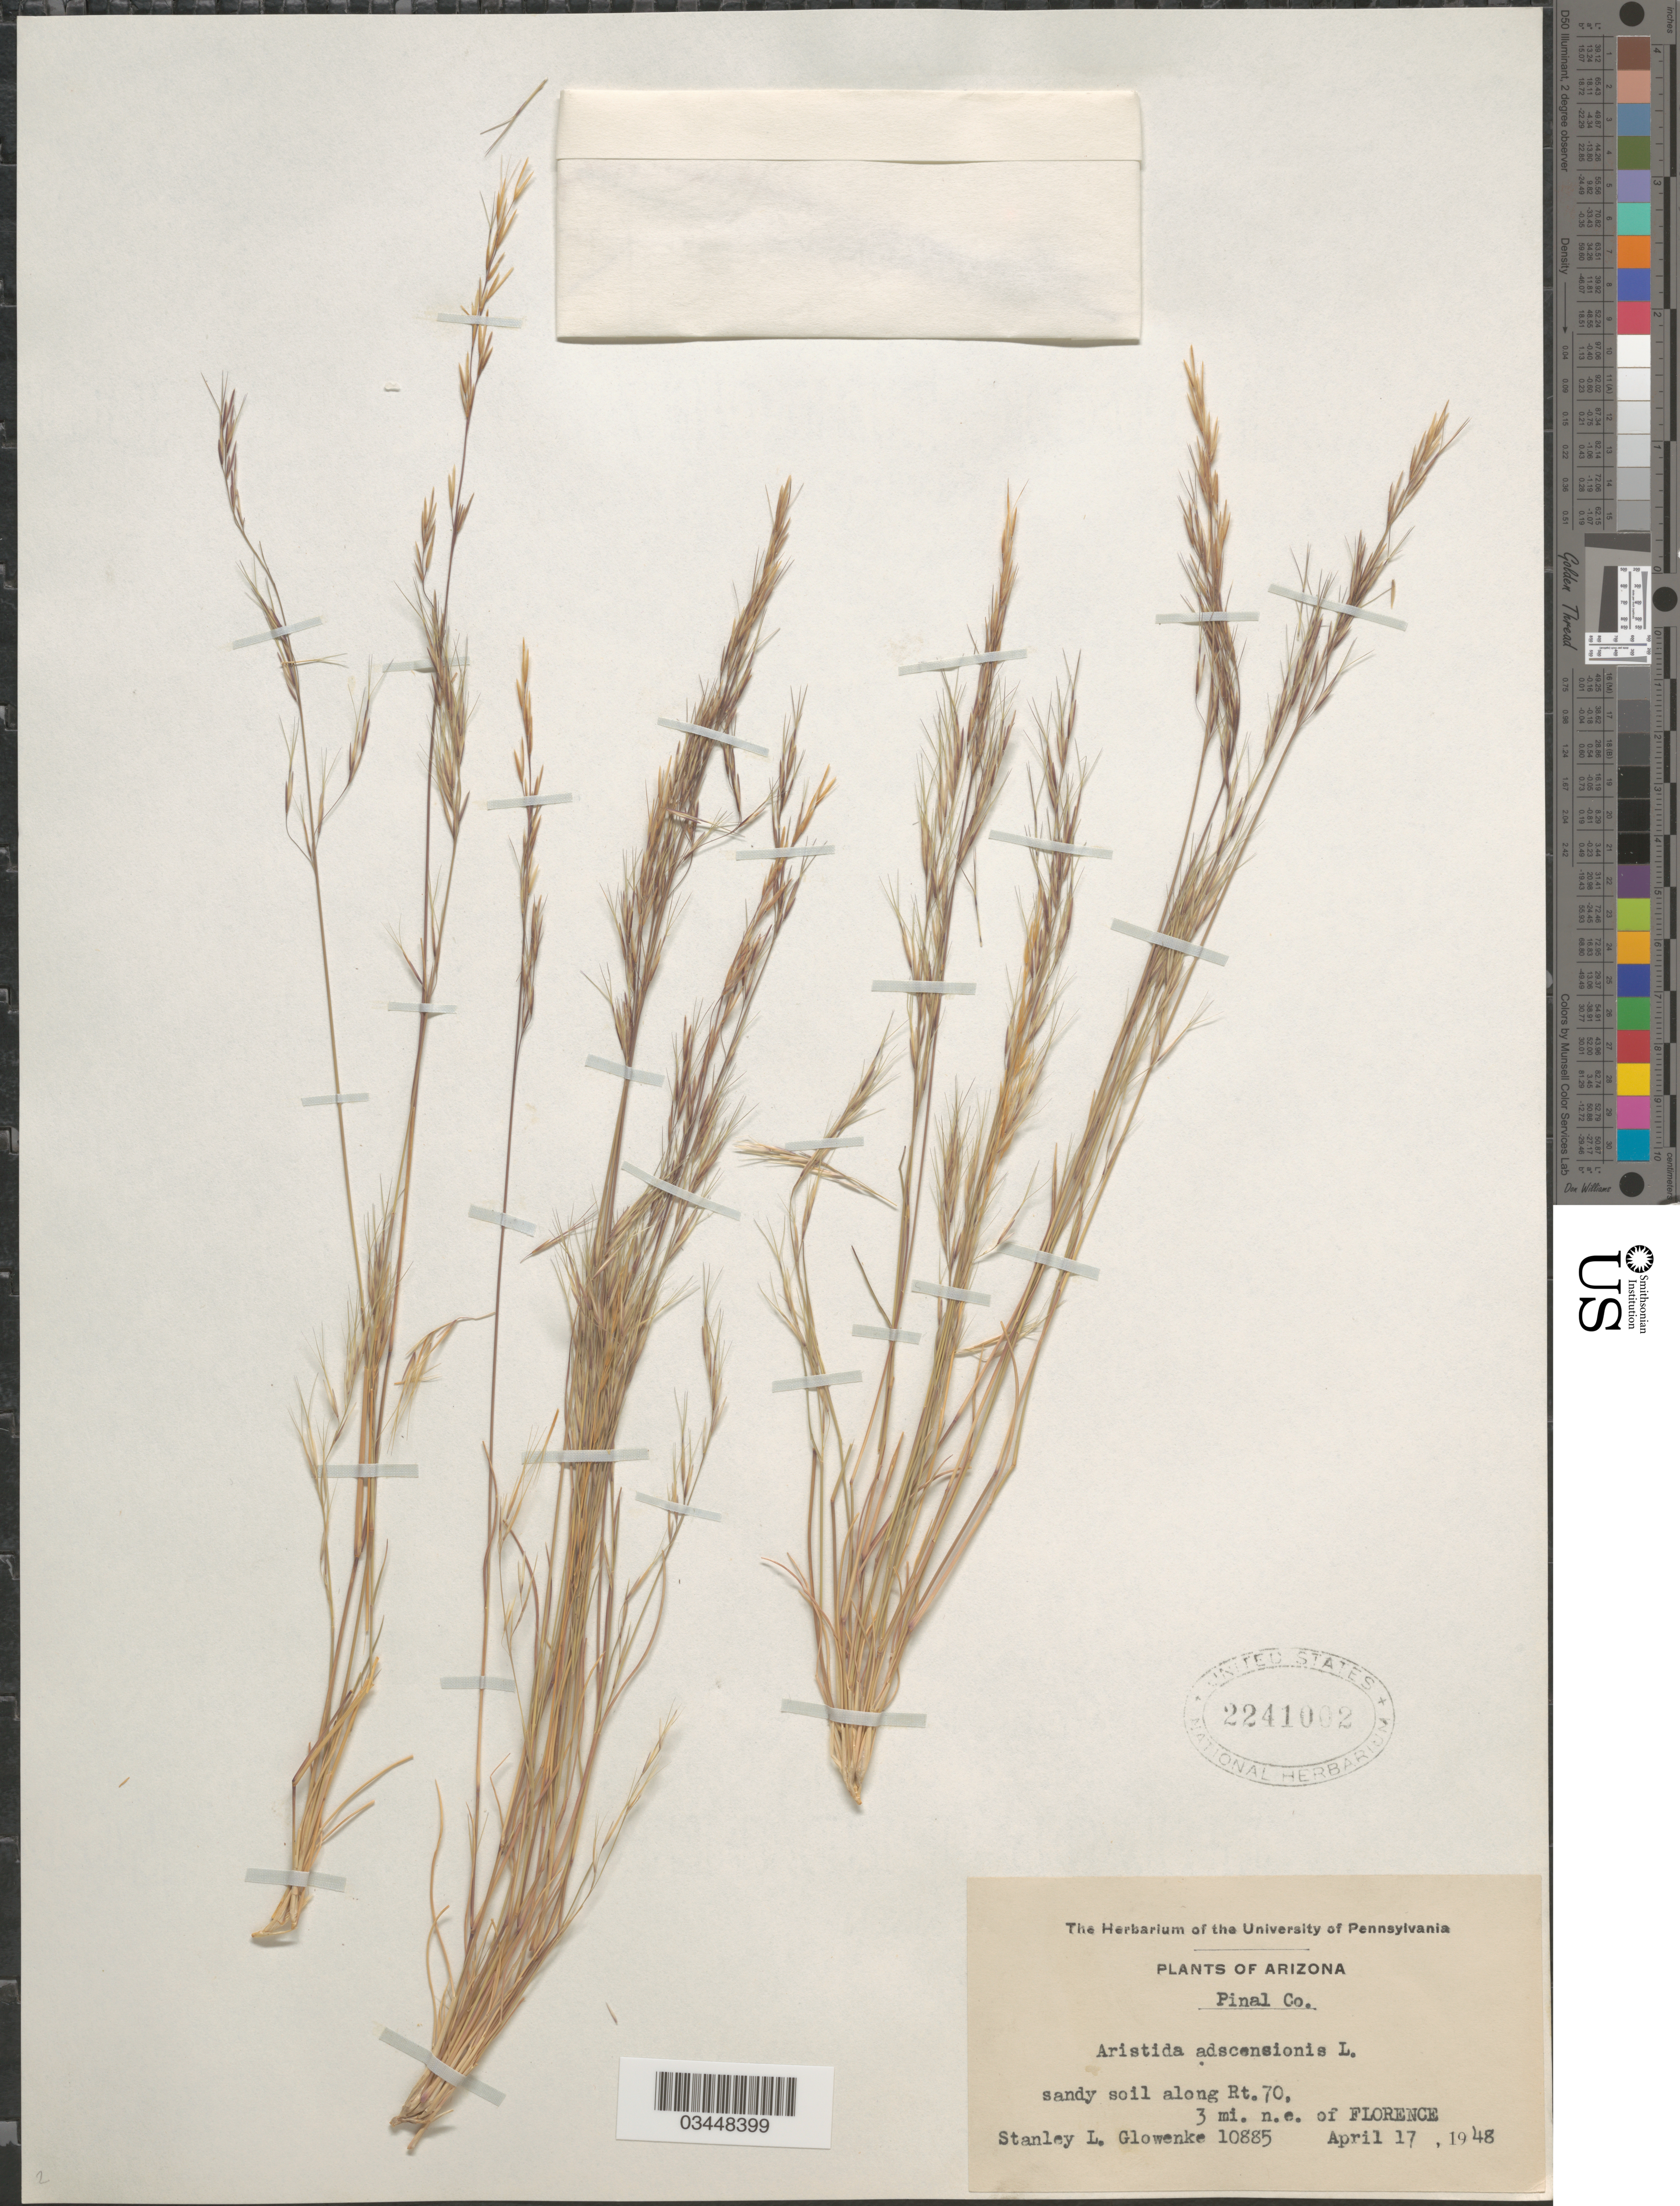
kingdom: Plantae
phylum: Tracheophyta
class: Liliopsida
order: Poales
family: Poaceae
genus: Aristida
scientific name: Aristida adscensionis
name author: L.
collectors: S. Glowenke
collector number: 10885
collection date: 1948-04-17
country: United States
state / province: Arizona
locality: Pinal Co. Sandy soil along rt. 70, 3 mi. n.e. of Florence.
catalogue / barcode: US 2241002